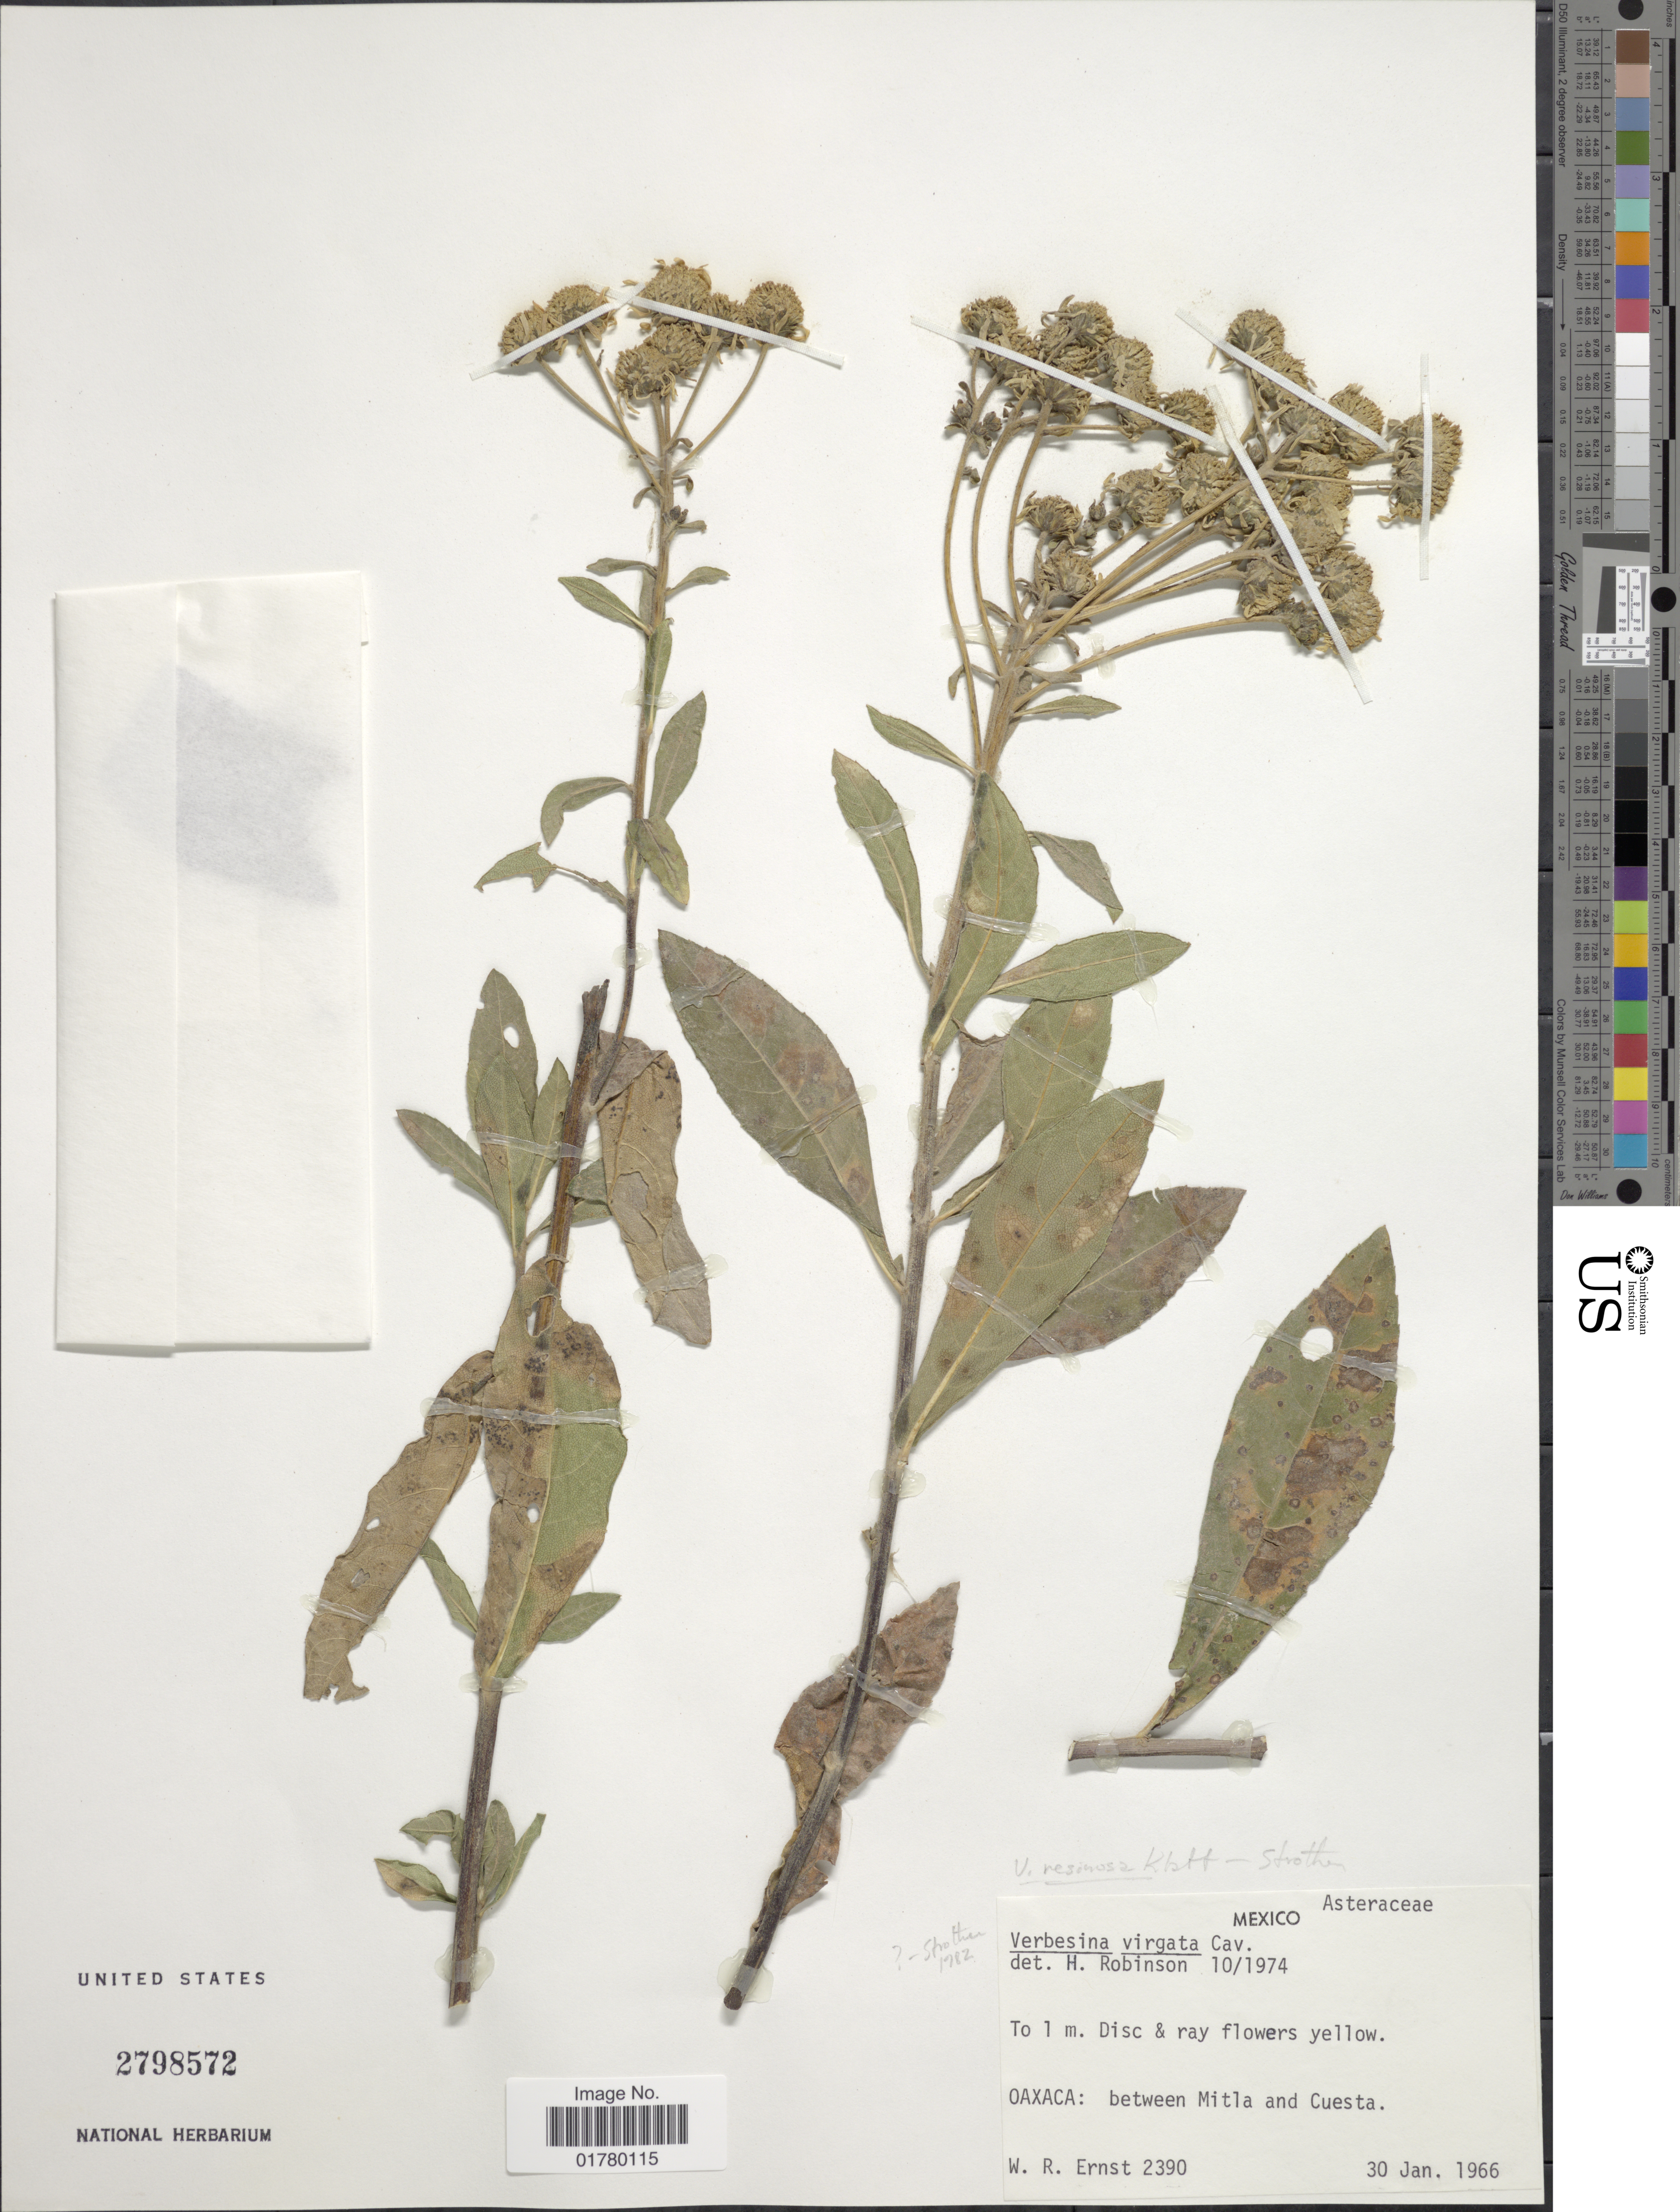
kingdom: Plantae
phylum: Tracheophyta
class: Magnoliopsida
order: Asterales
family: Asteraceae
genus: Verbesina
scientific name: Verbesina resinosa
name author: Klatt & Strother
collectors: W. R. Ernst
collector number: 2390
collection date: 1966-01-30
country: Mexico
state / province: Oaxaca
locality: Between Mitla and Cuesta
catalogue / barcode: US 2798572